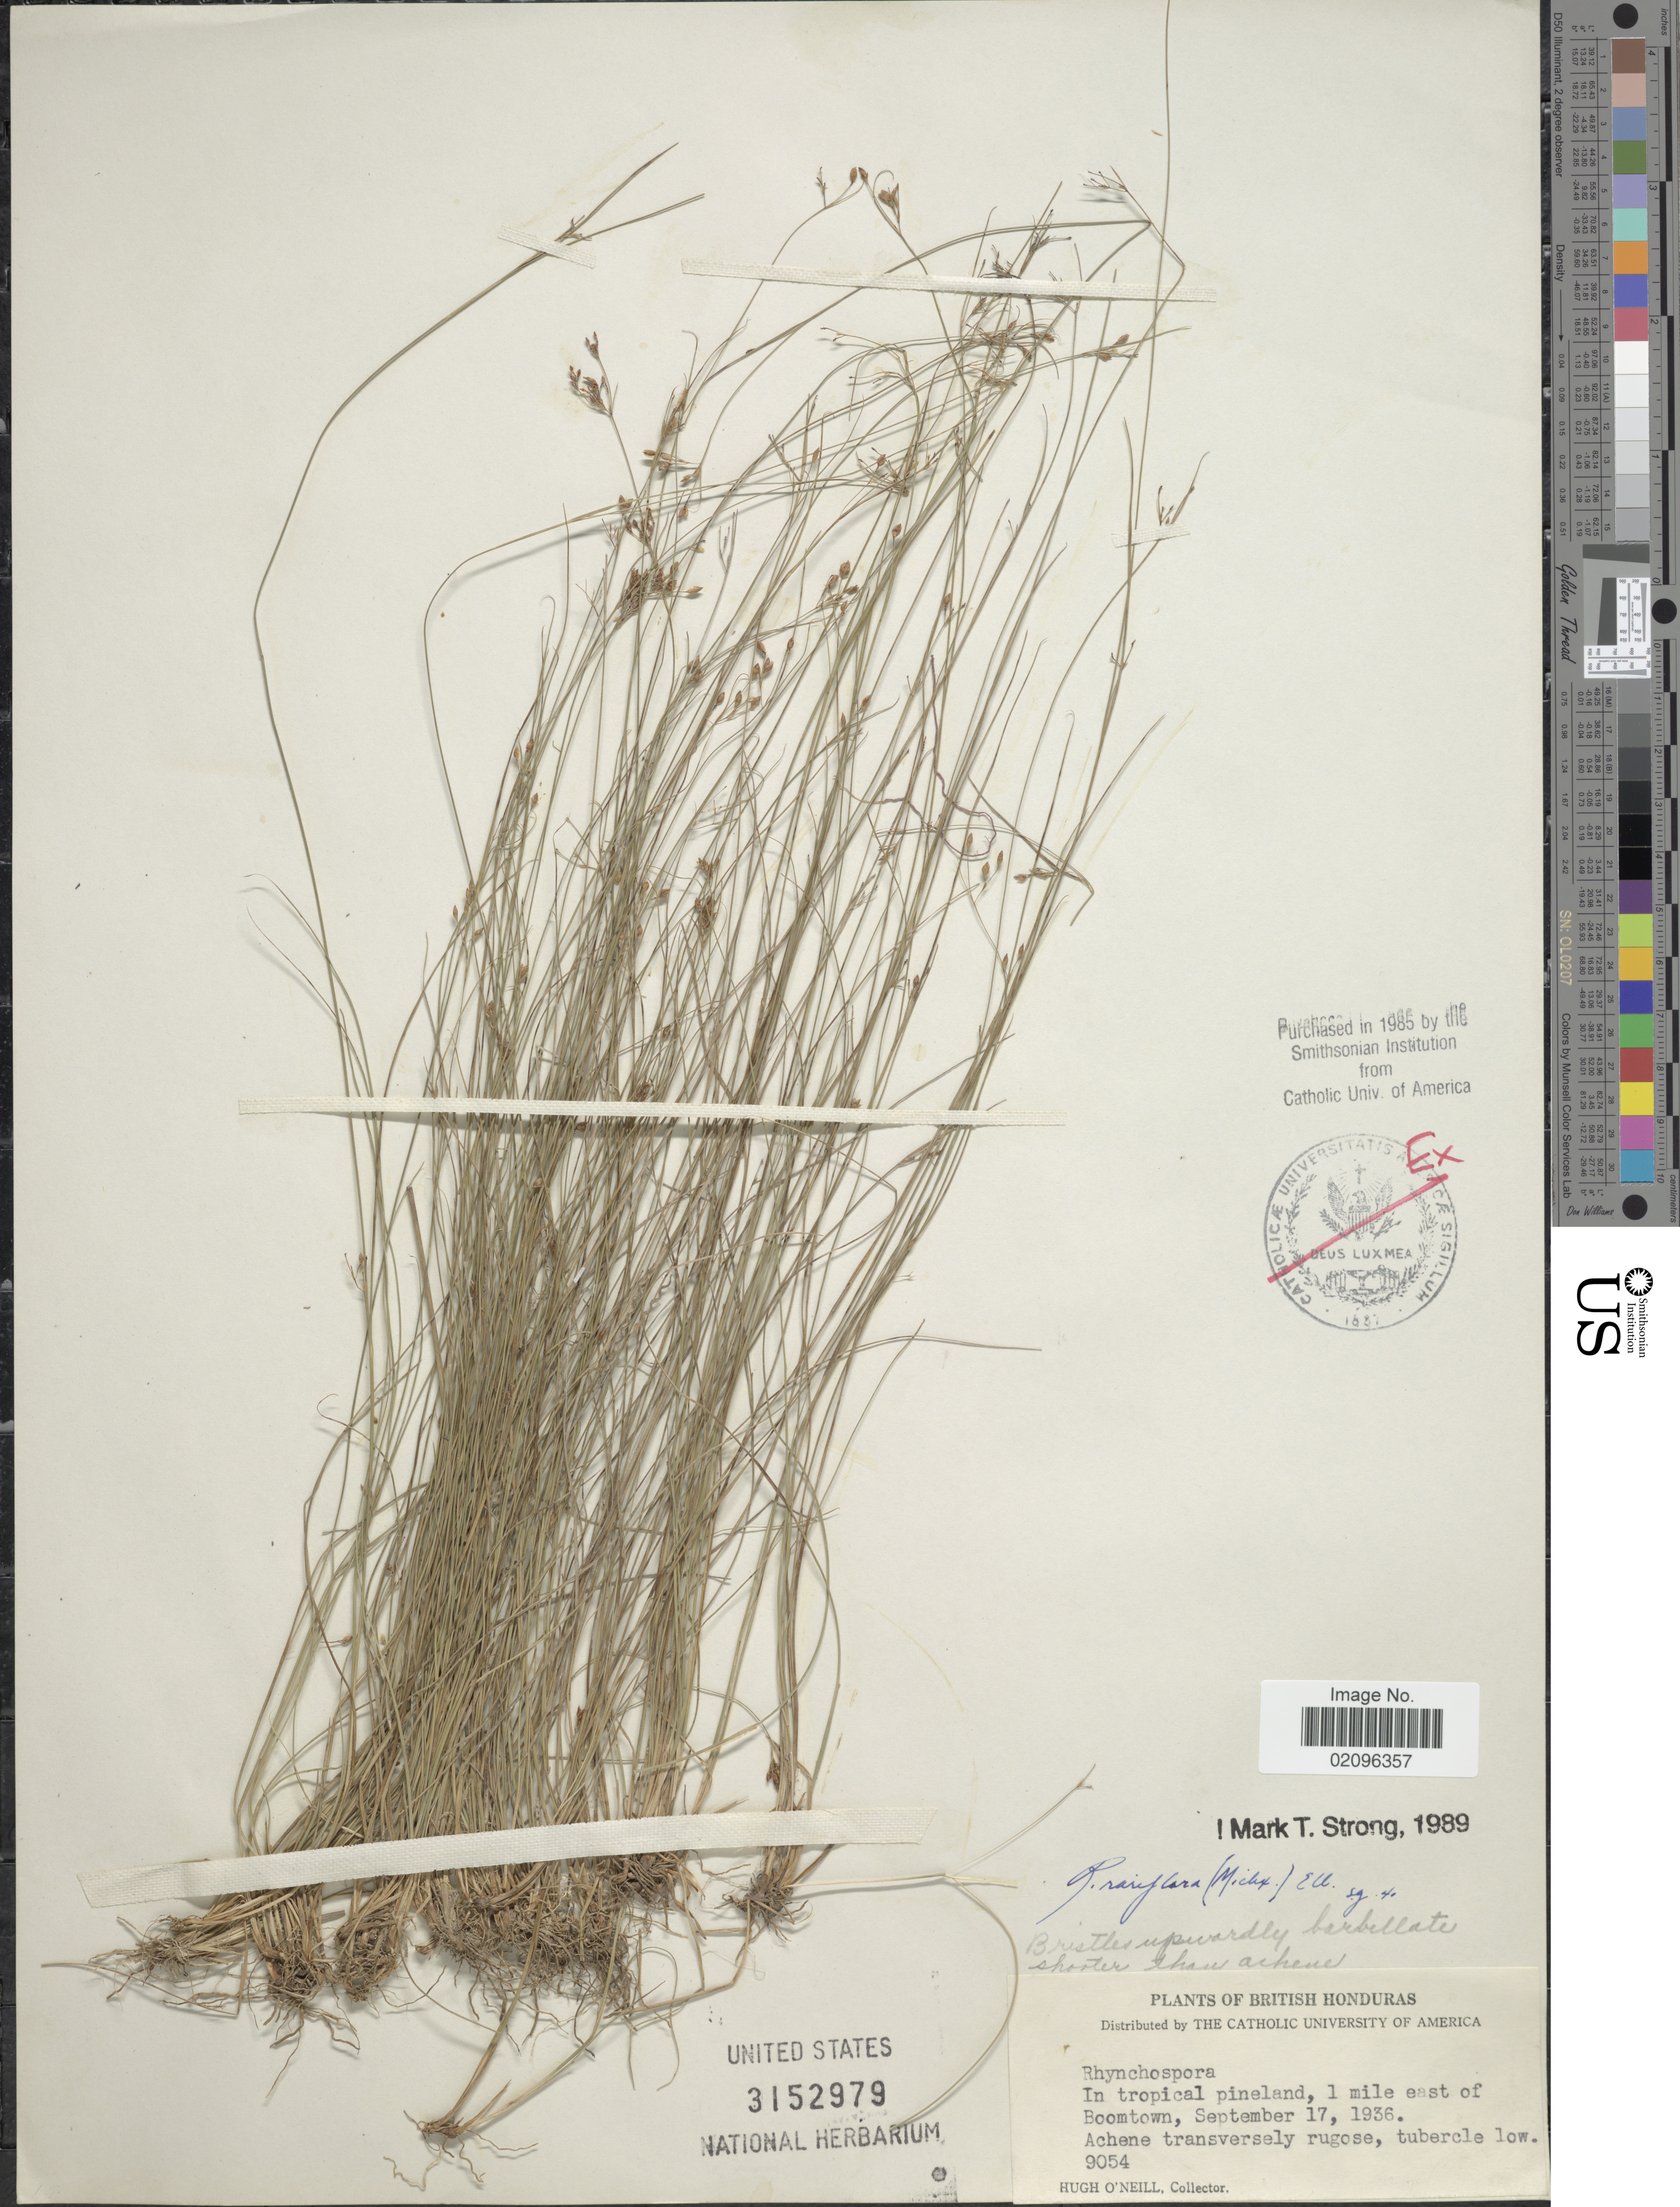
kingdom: Plantae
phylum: Tracheophyta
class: Liliopsida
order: Poales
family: Cyperaceae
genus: Rhynchospora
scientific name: Rhynchospora rariflora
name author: (Michx.) Elliott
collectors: H. O'Neill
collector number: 9054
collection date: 1936-09-17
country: Belize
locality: In tropical Pineland, 1 mile east of Boomtown. British Honduras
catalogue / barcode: US 3152979